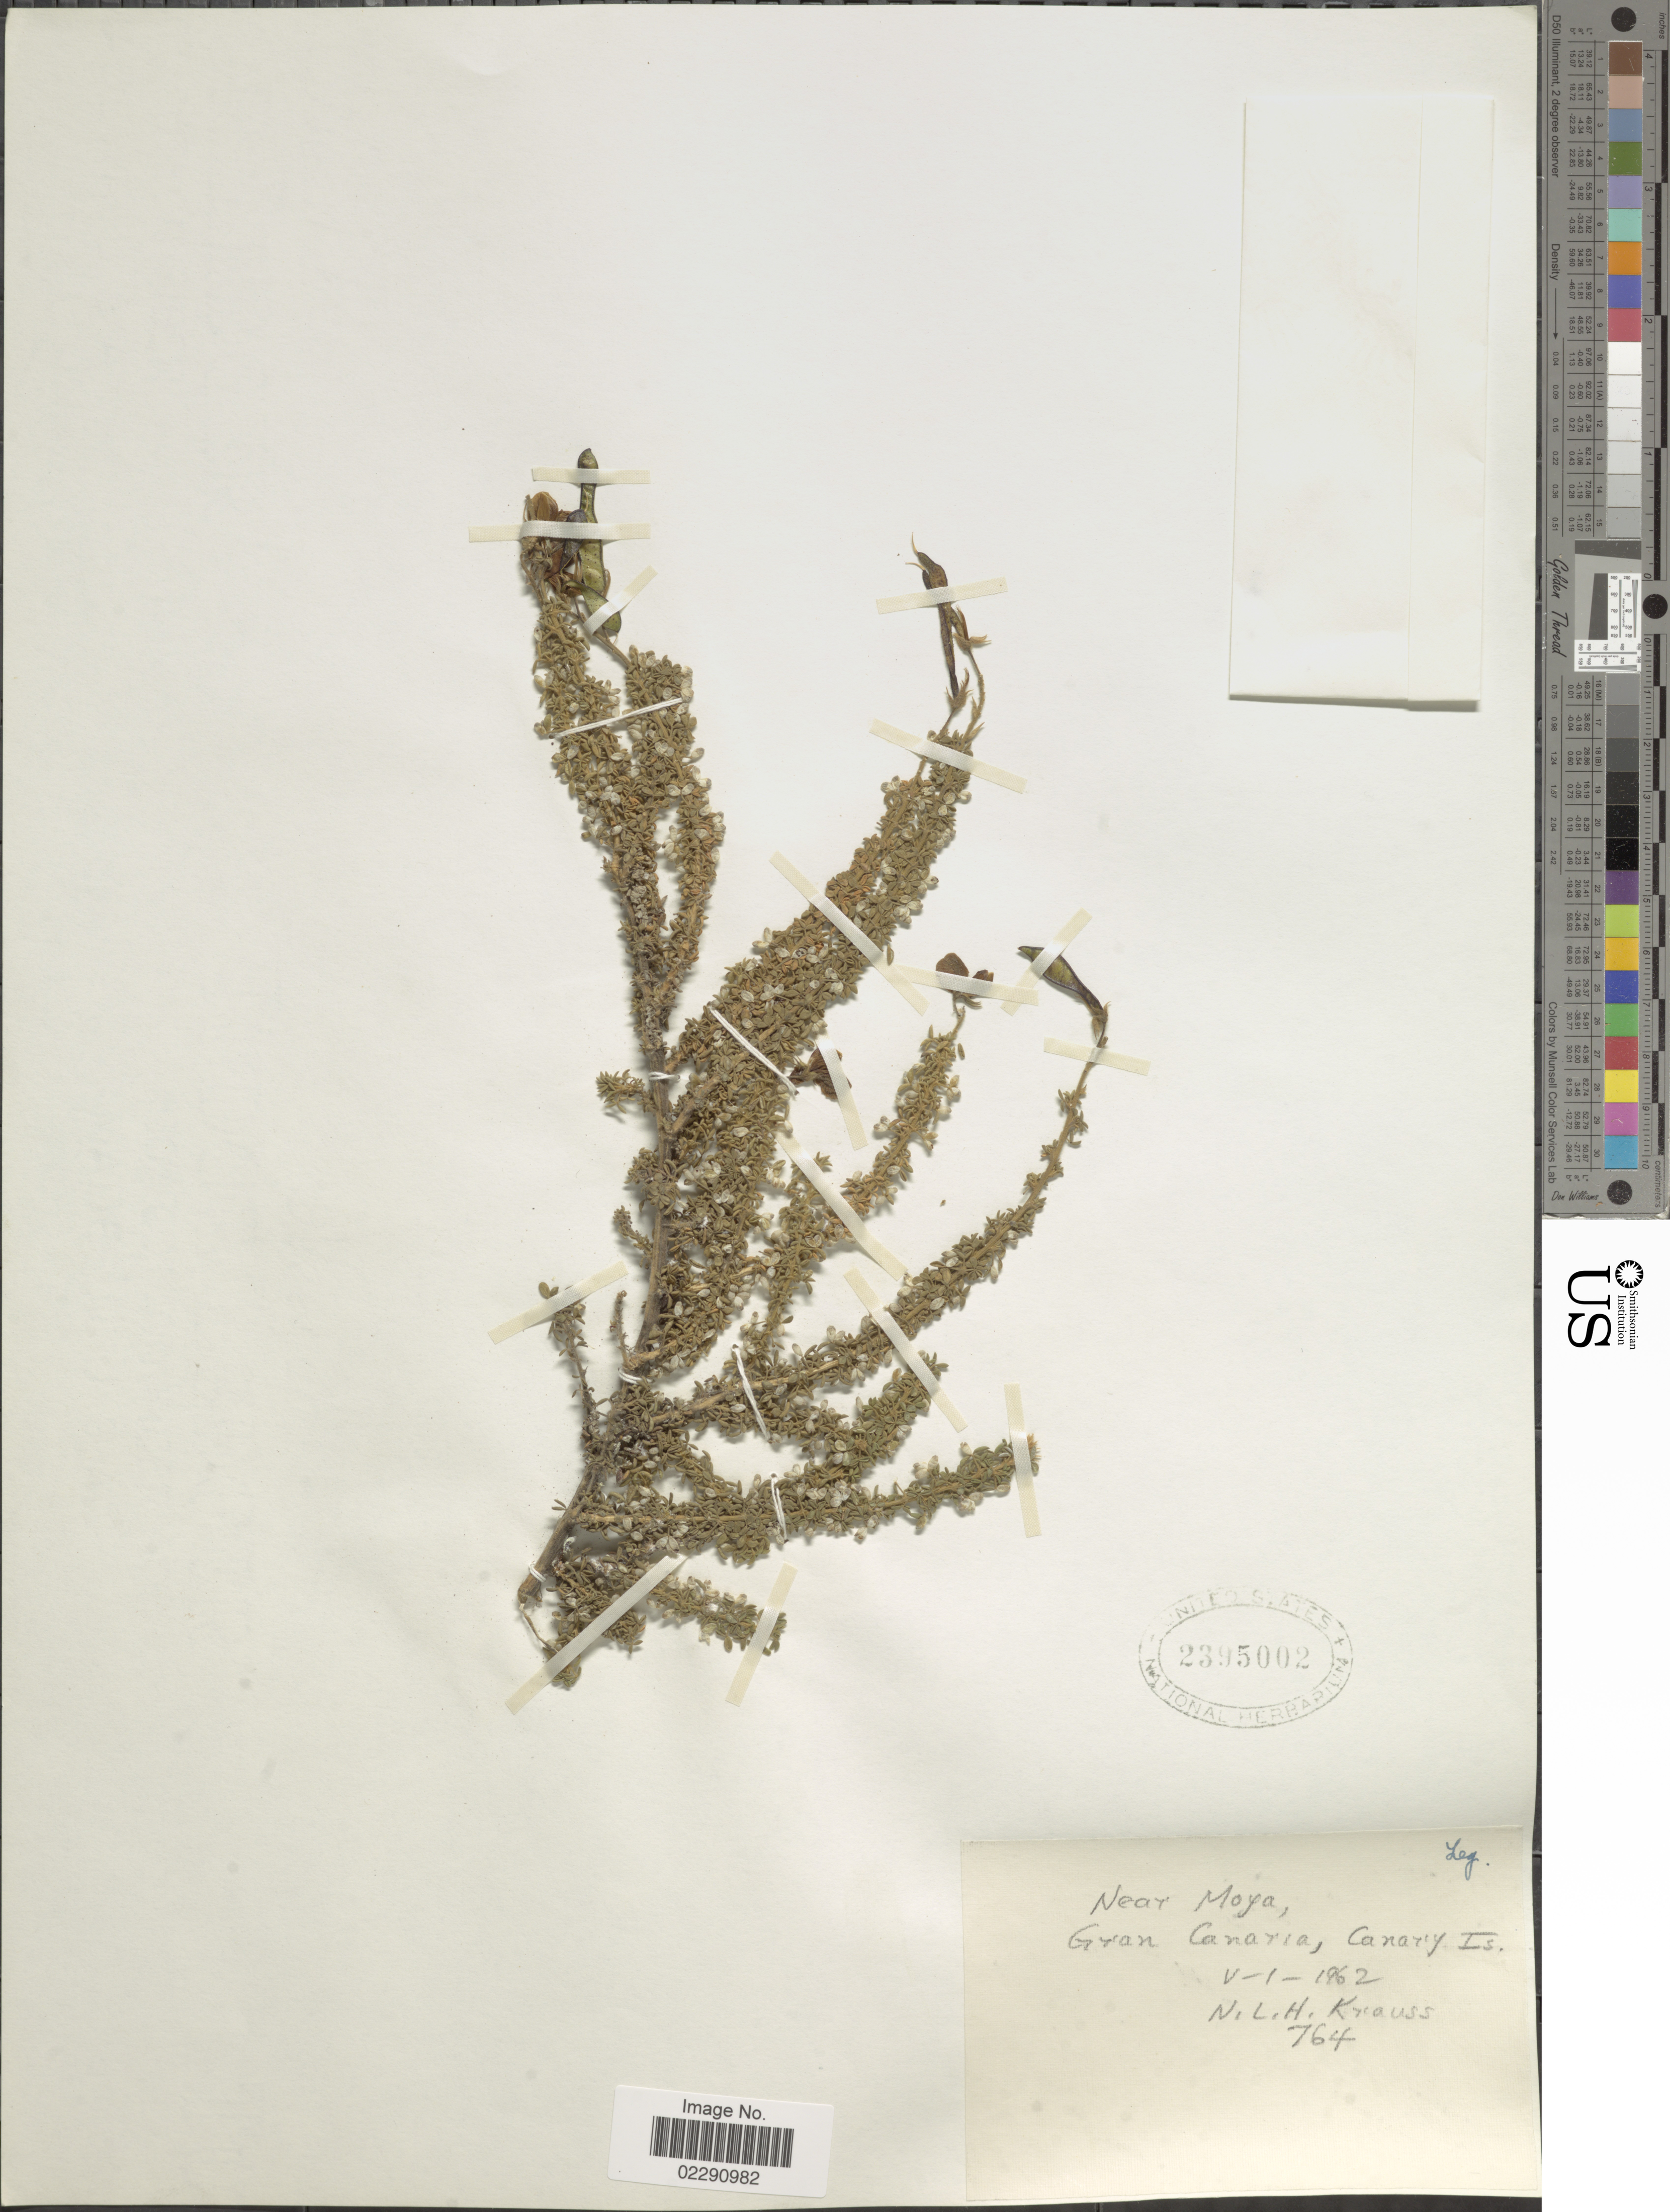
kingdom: Plantae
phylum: Tracheophyta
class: Magnoliopsida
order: Fabales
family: Fabaceae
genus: Adenocarpus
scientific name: Adenocarpus foliolosus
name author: DC.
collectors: N. Krauss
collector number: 764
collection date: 1862-05-01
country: Spain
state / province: Canarias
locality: Near Moya, Gran Canaria, Canary Is.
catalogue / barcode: US 2395002